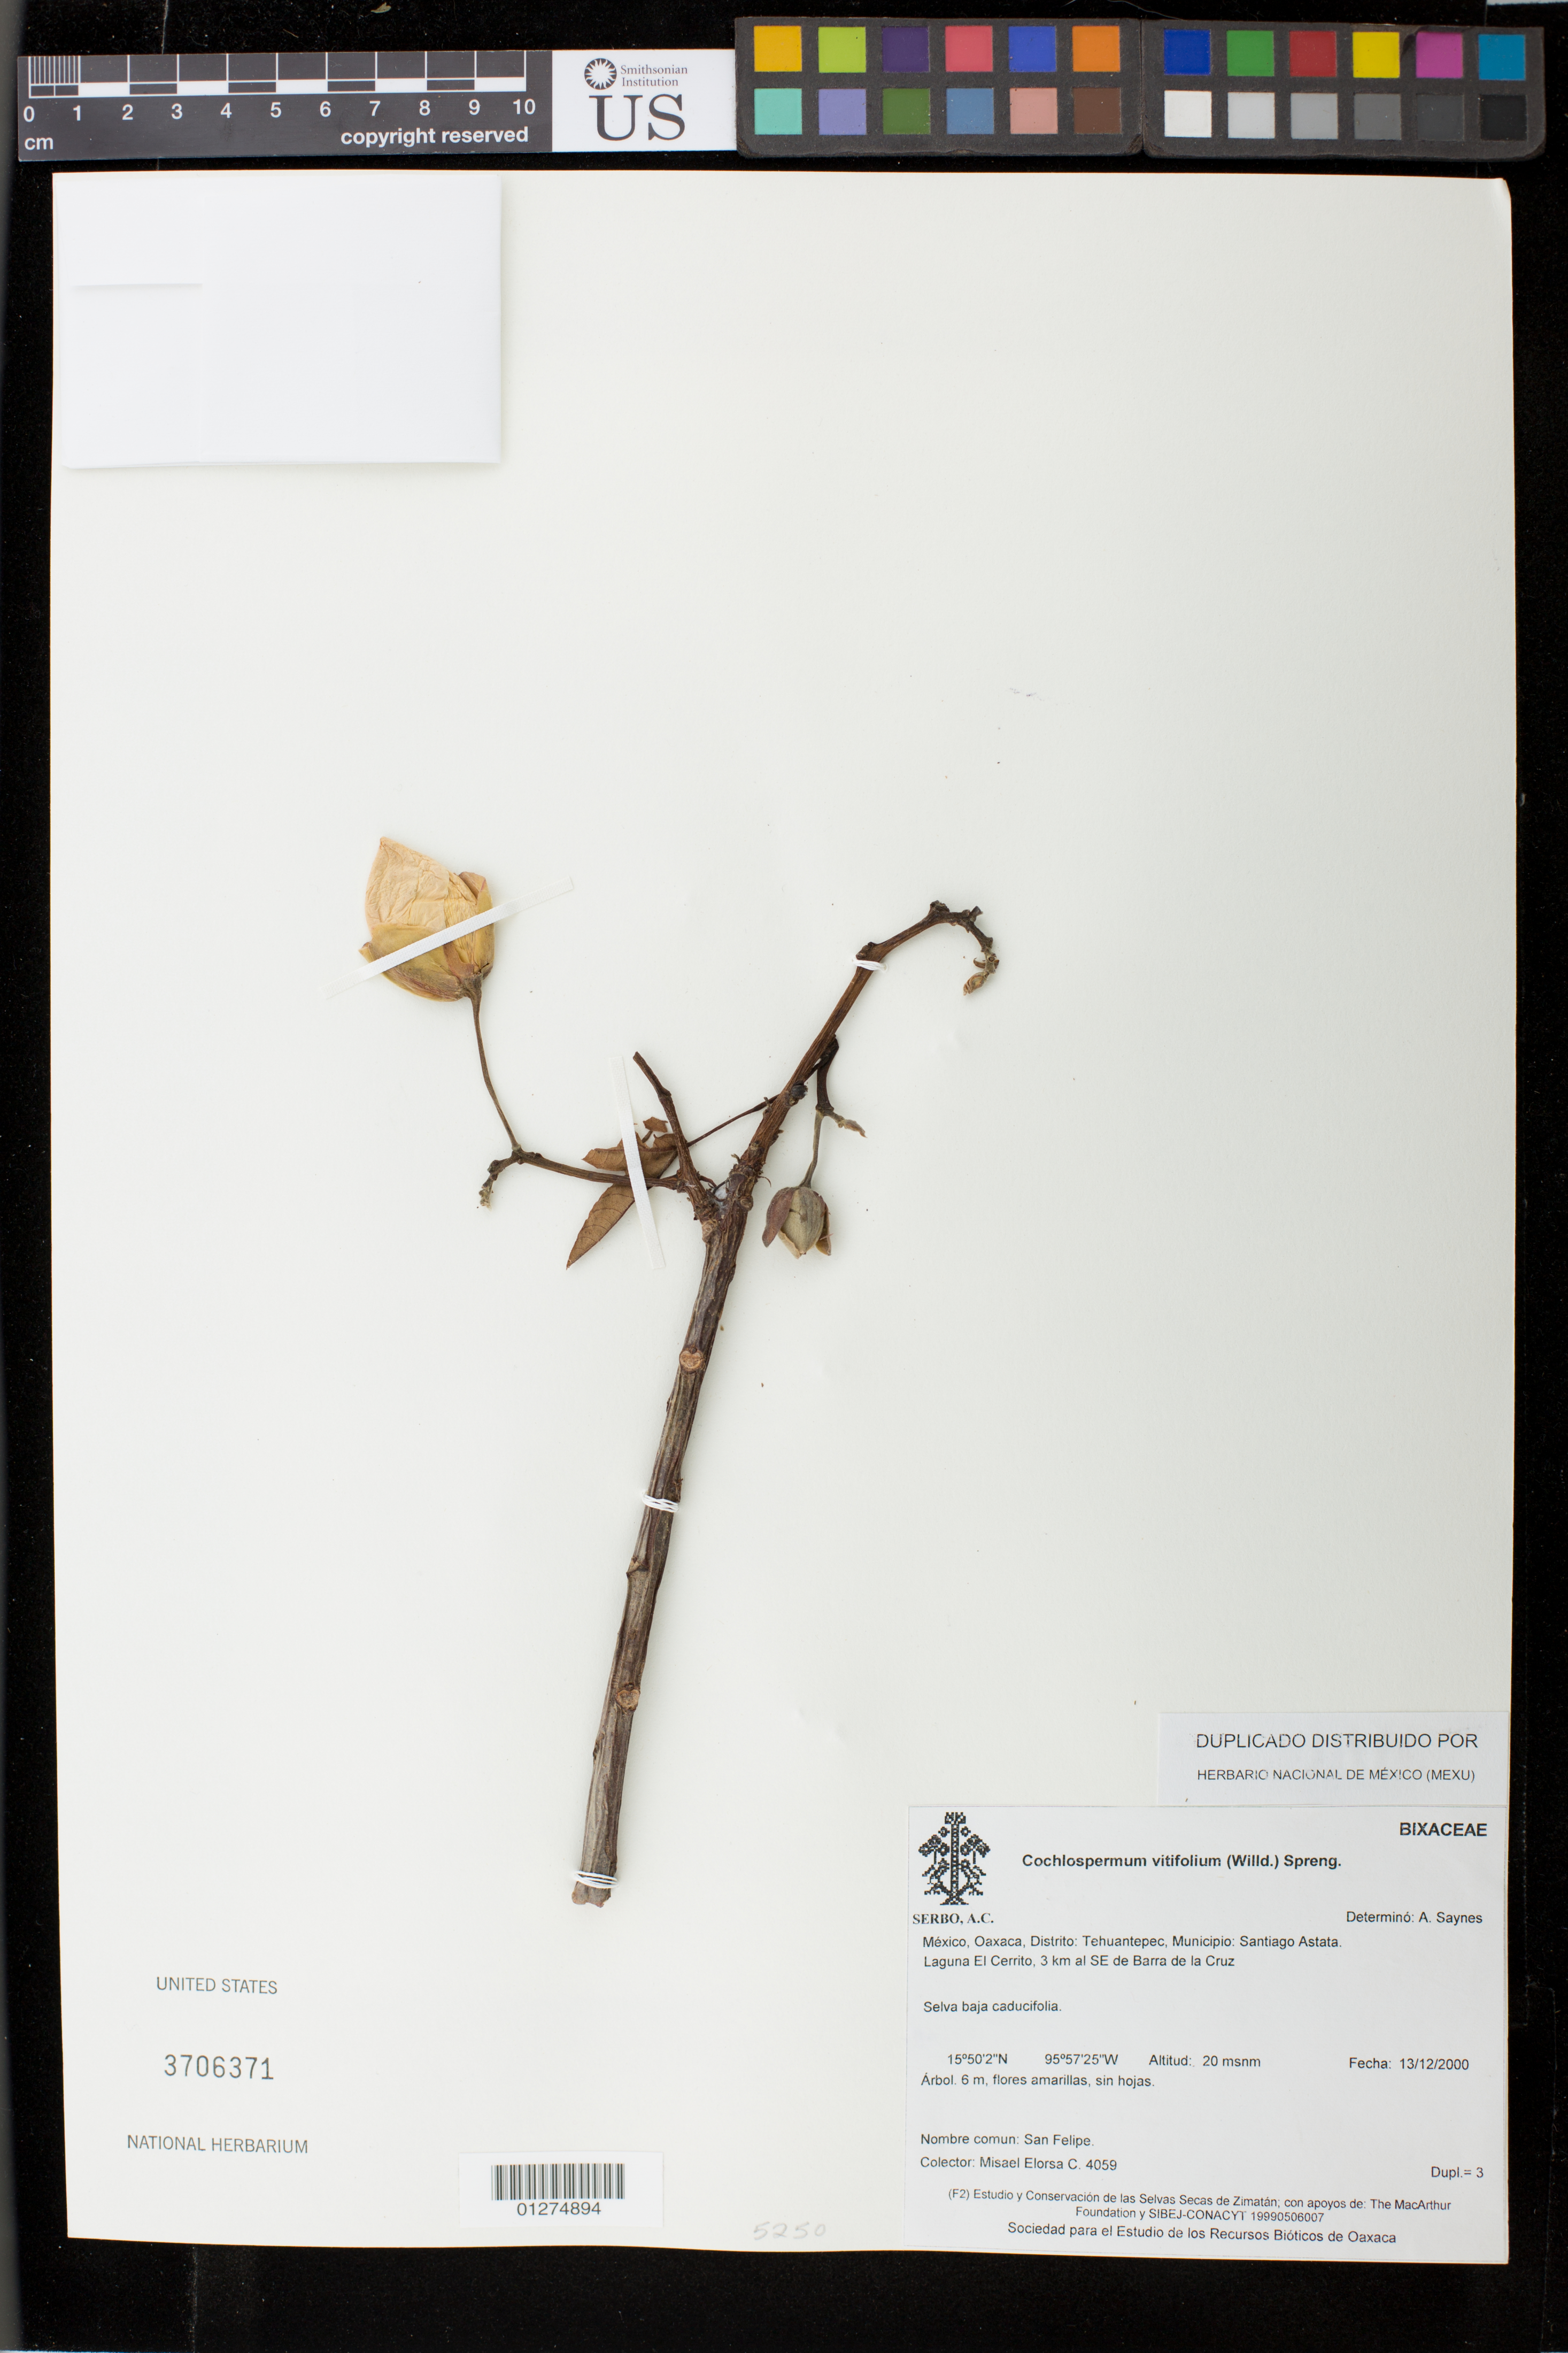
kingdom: Plantae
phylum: Tracheophyta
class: Magnoliopsida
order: Malvales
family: Cochlospermaceae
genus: Cochlospermum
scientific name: Cochlospermum vitifolium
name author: (Willd.) Spreng.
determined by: Saynes, A.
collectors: M. Elorsa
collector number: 4059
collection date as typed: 13/12/2000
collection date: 2000-12-13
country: Mexico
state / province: Oaxaca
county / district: Tehuantepec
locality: Municipio: Santiago Astata. Laguna El Cerrito, 3 km al SE de Barra de la Cruz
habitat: selva baja caducifolia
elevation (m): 20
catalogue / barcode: US 3706371